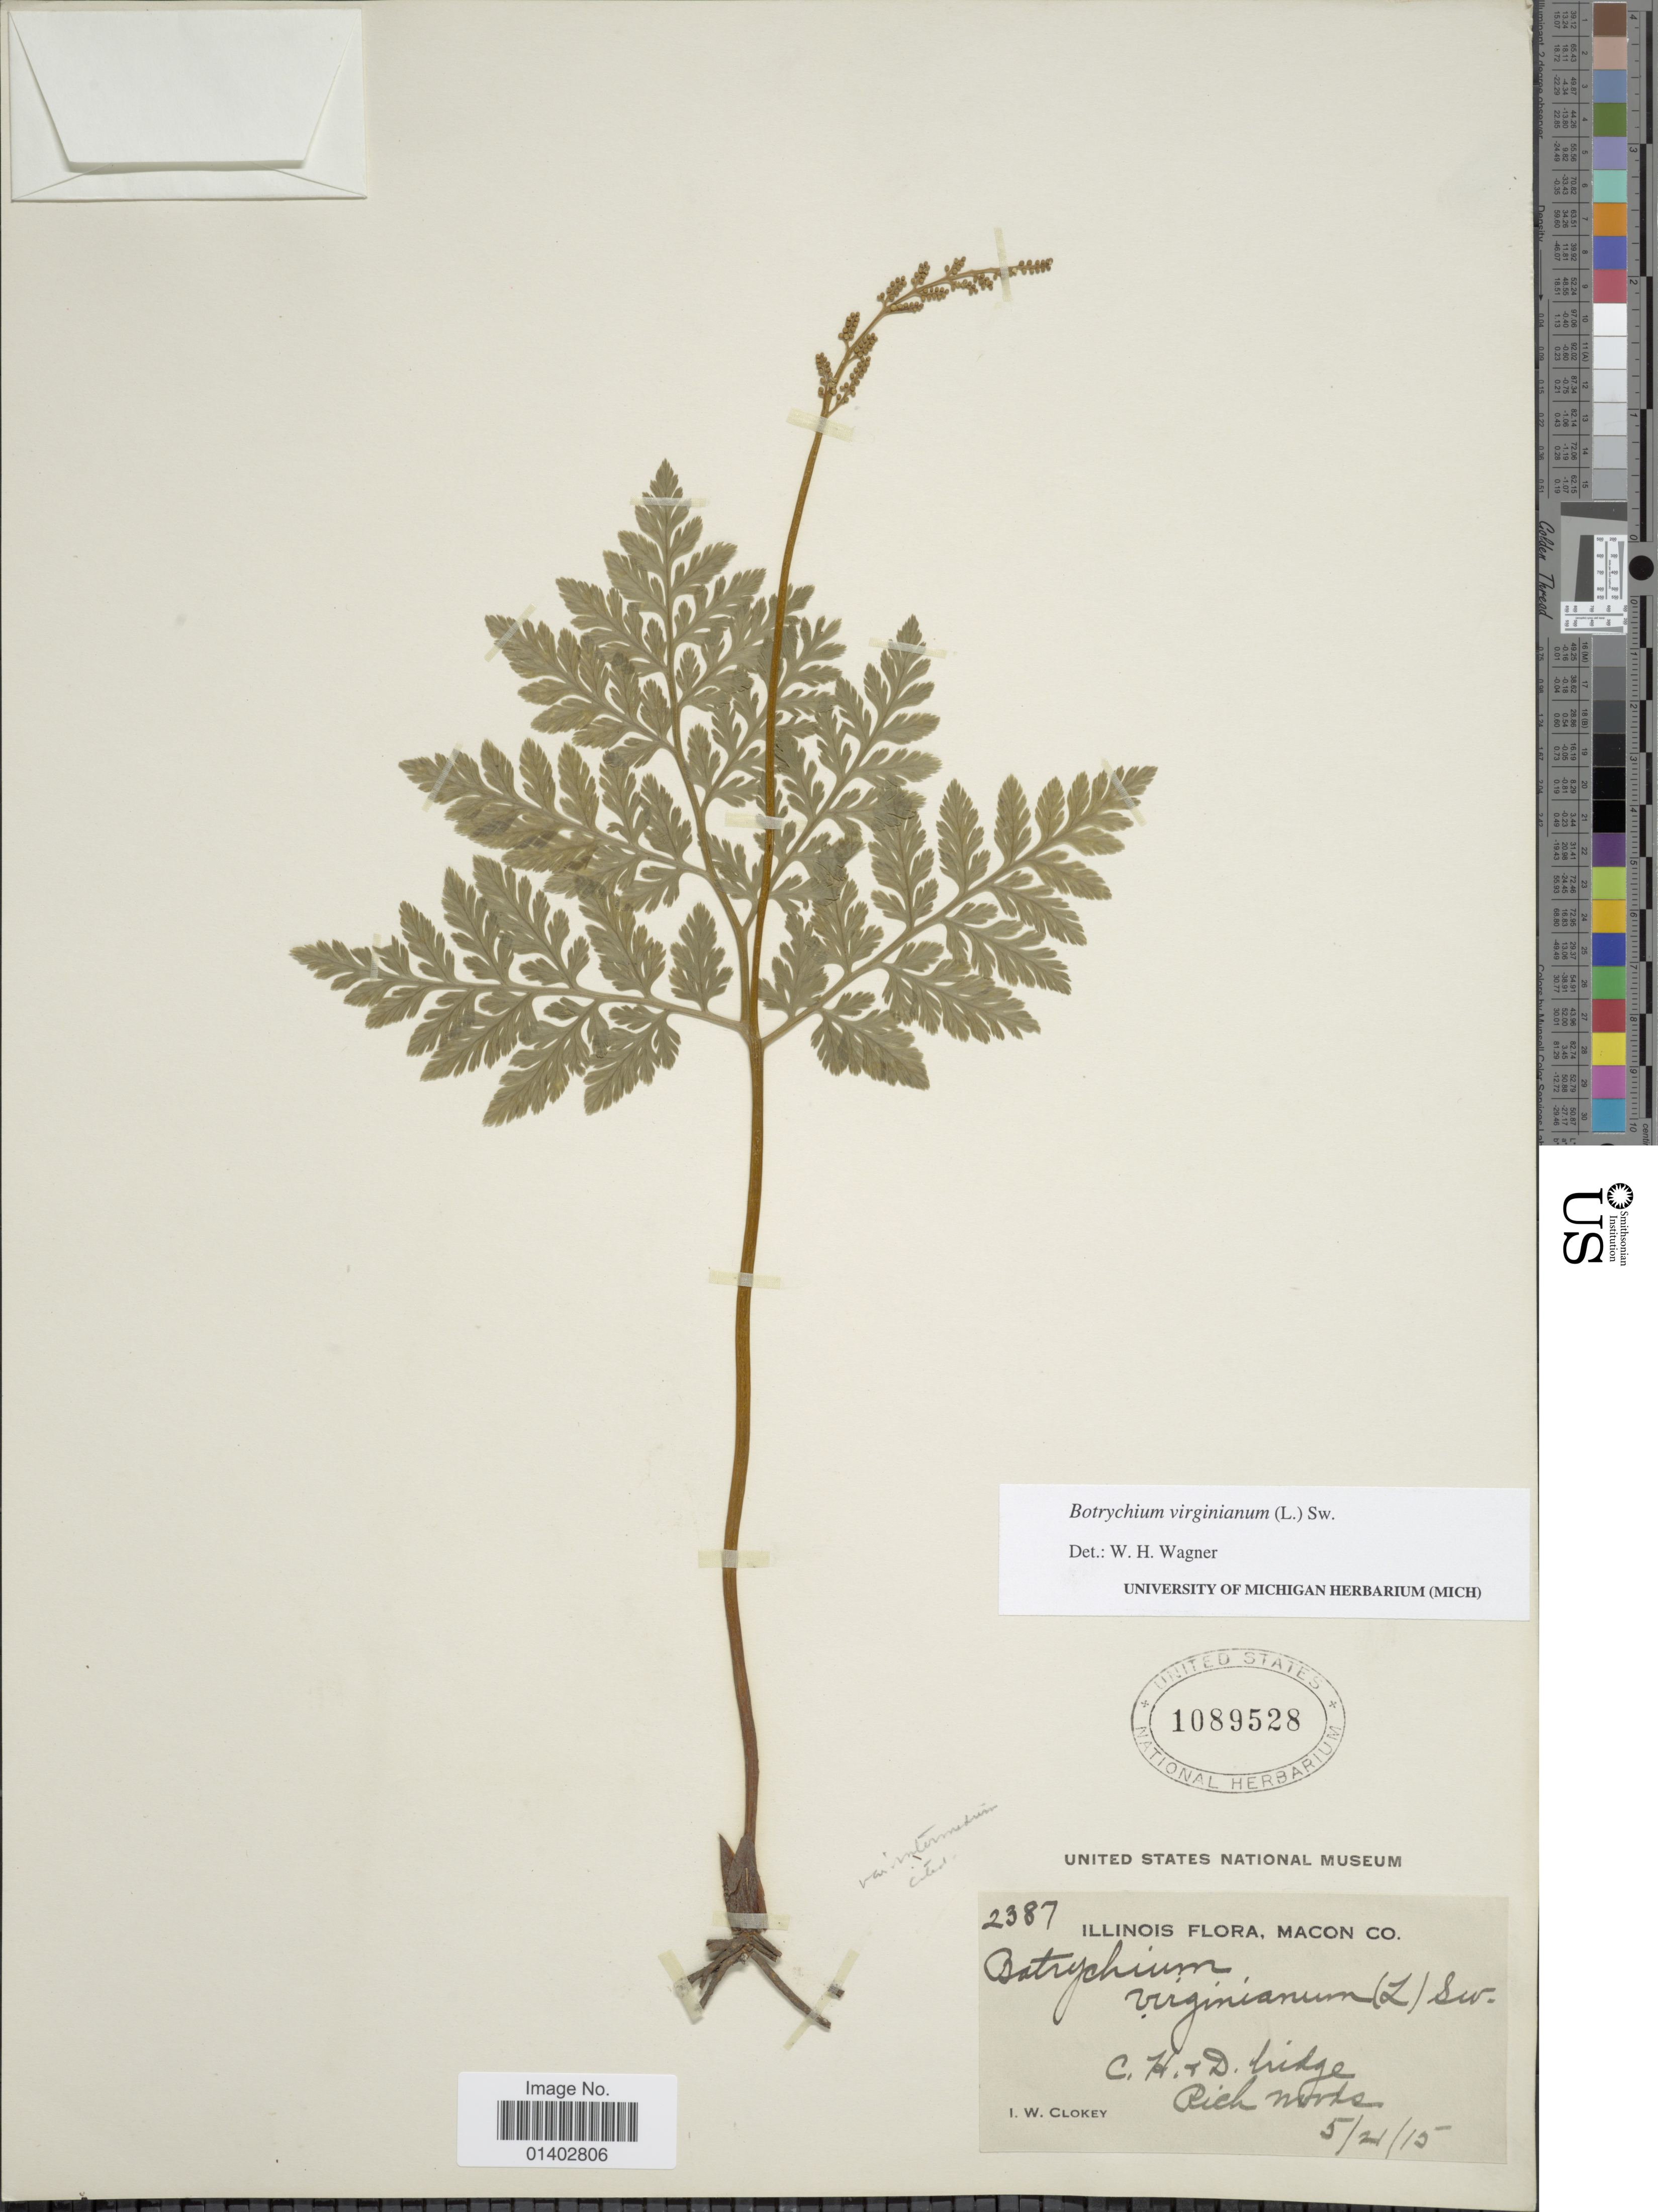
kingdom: Plantae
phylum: Tracheophyta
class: Polypodiopsida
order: Ophioglossales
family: Ophioglossaceae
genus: Botrychium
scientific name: Botrychium virginianum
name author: (L.) Sw.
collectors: I. W. Clokey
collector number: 2387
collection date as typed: Transcribed d/m/y: 21/5/15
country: United States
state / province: Illinois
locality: Macon, Co, C.H. +D bridge, Rich woods.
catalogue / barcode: US 1089528